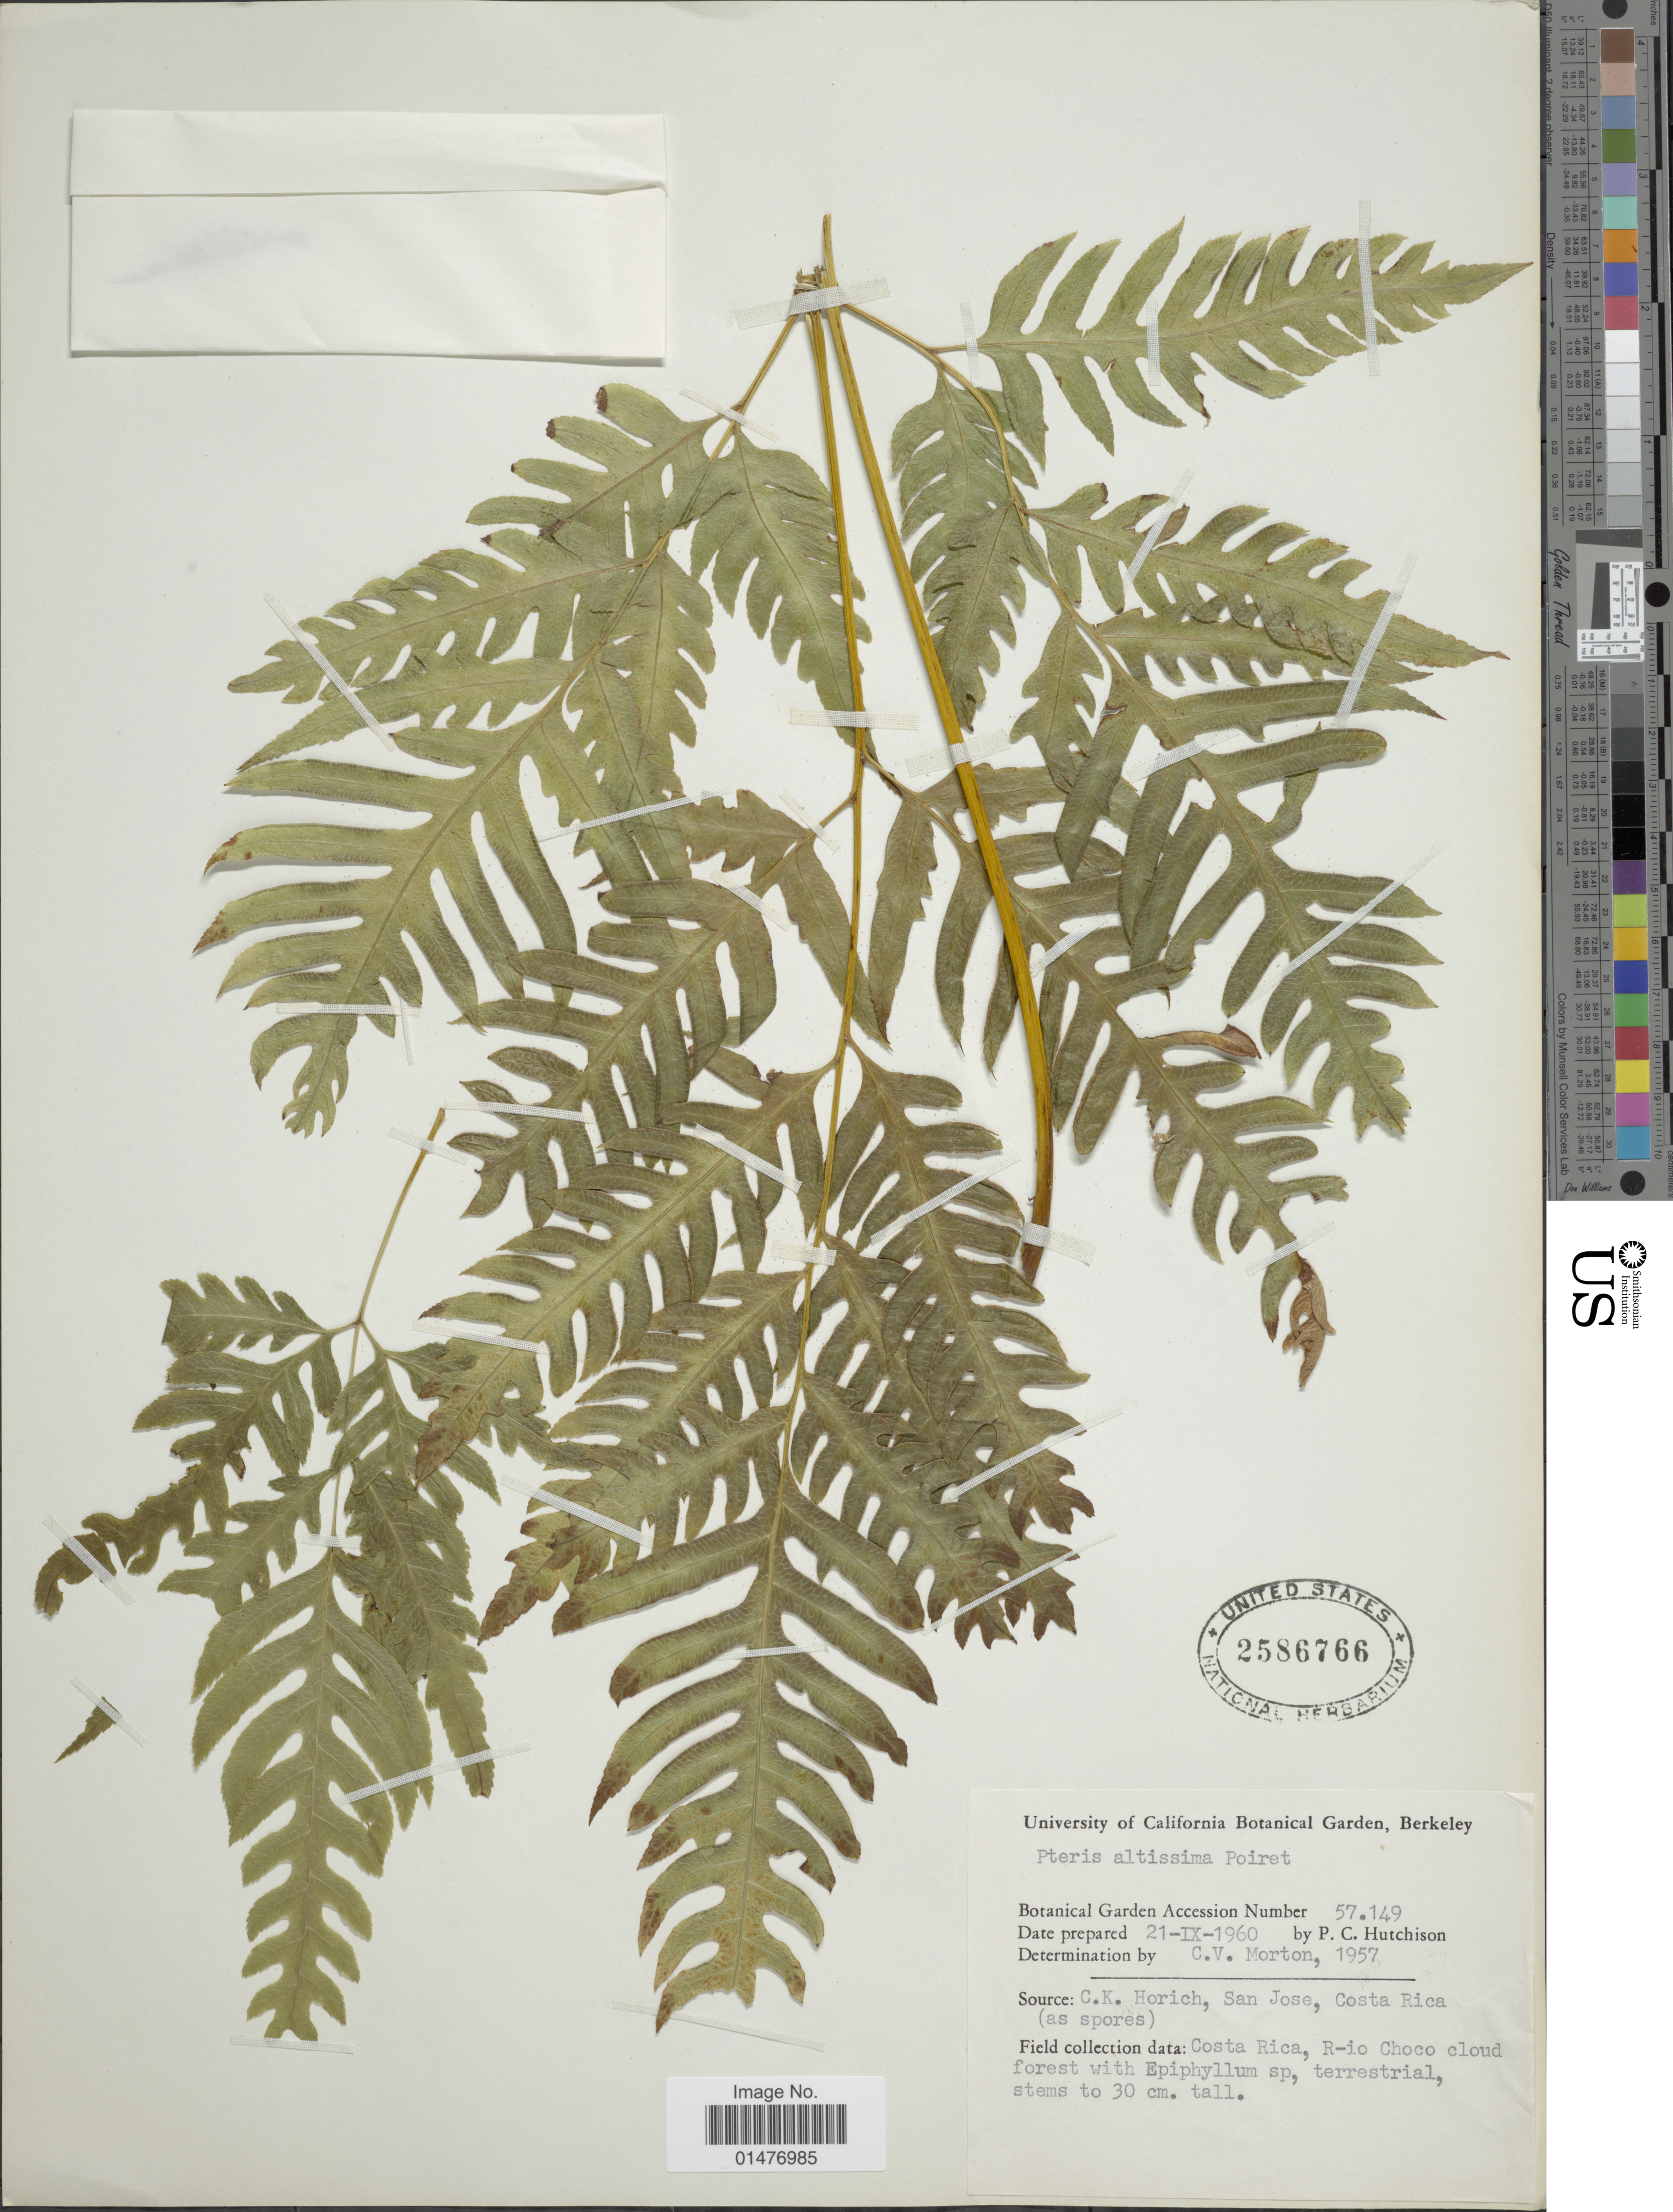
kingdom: Plantae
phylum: Tracheophyta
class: Polypodiopsida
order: Polypodiales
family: Pteridaceae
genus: Pteris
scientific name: Pteris altissima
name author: Poir.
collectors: P. C. Hutchison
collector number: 57.149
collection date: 1960-09-21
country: Costa Rica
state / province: San José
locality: Botanical Garden Accession number, Source: C. K. Horich, San Jose, Costa Rica, Costa Rica, R-io Choco cloud forest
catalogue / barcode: US 2586766